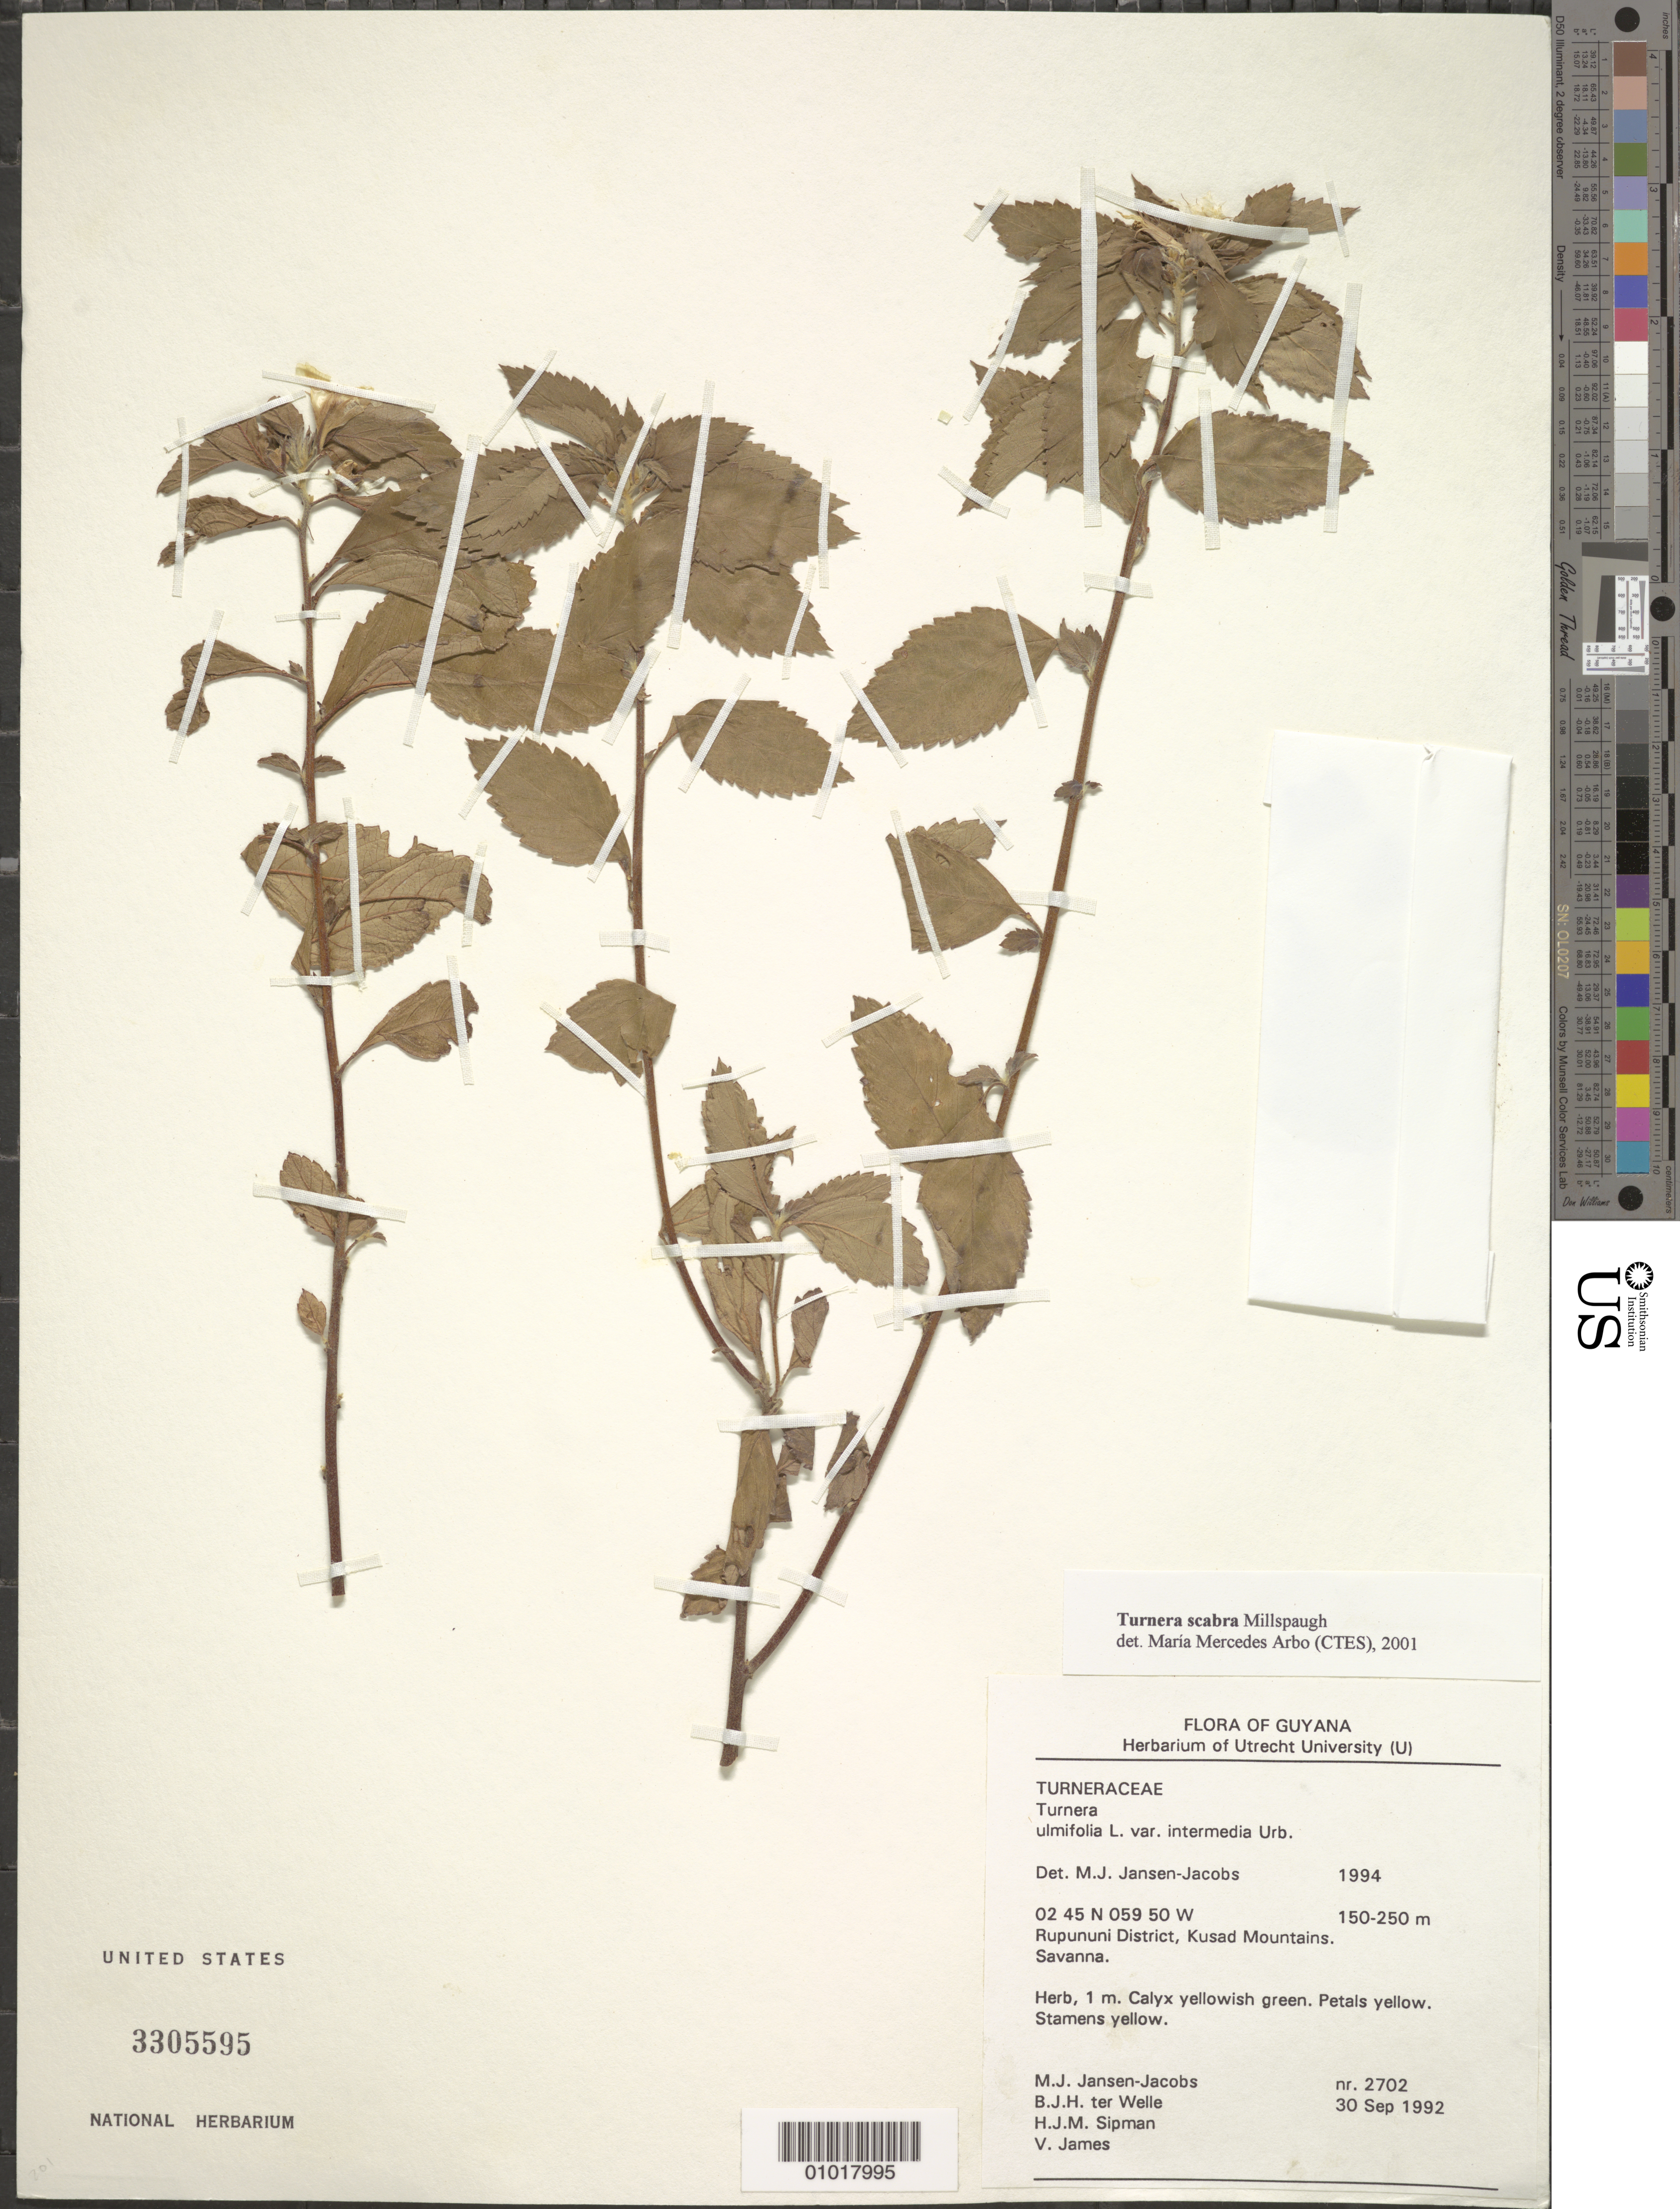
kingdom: Plantae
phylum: Tracheophyta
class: Magnoliopsida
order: Malpighiales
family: Turneraceae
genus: Turnera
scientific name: Turnera scabra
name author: Millsp.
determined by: Arbo, M. M.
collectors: M. J. Jansen-Jacobs, B. Welle, H. J. M. Sipman & V. James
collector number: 2702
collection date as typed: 30-Sep-92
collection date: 1992-09-30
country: Guyana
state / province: U. Takutu-U. Essequibo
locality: Kusad Mountains, Rupununi District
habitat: Savanna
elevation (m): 150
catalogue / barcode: US 3305595